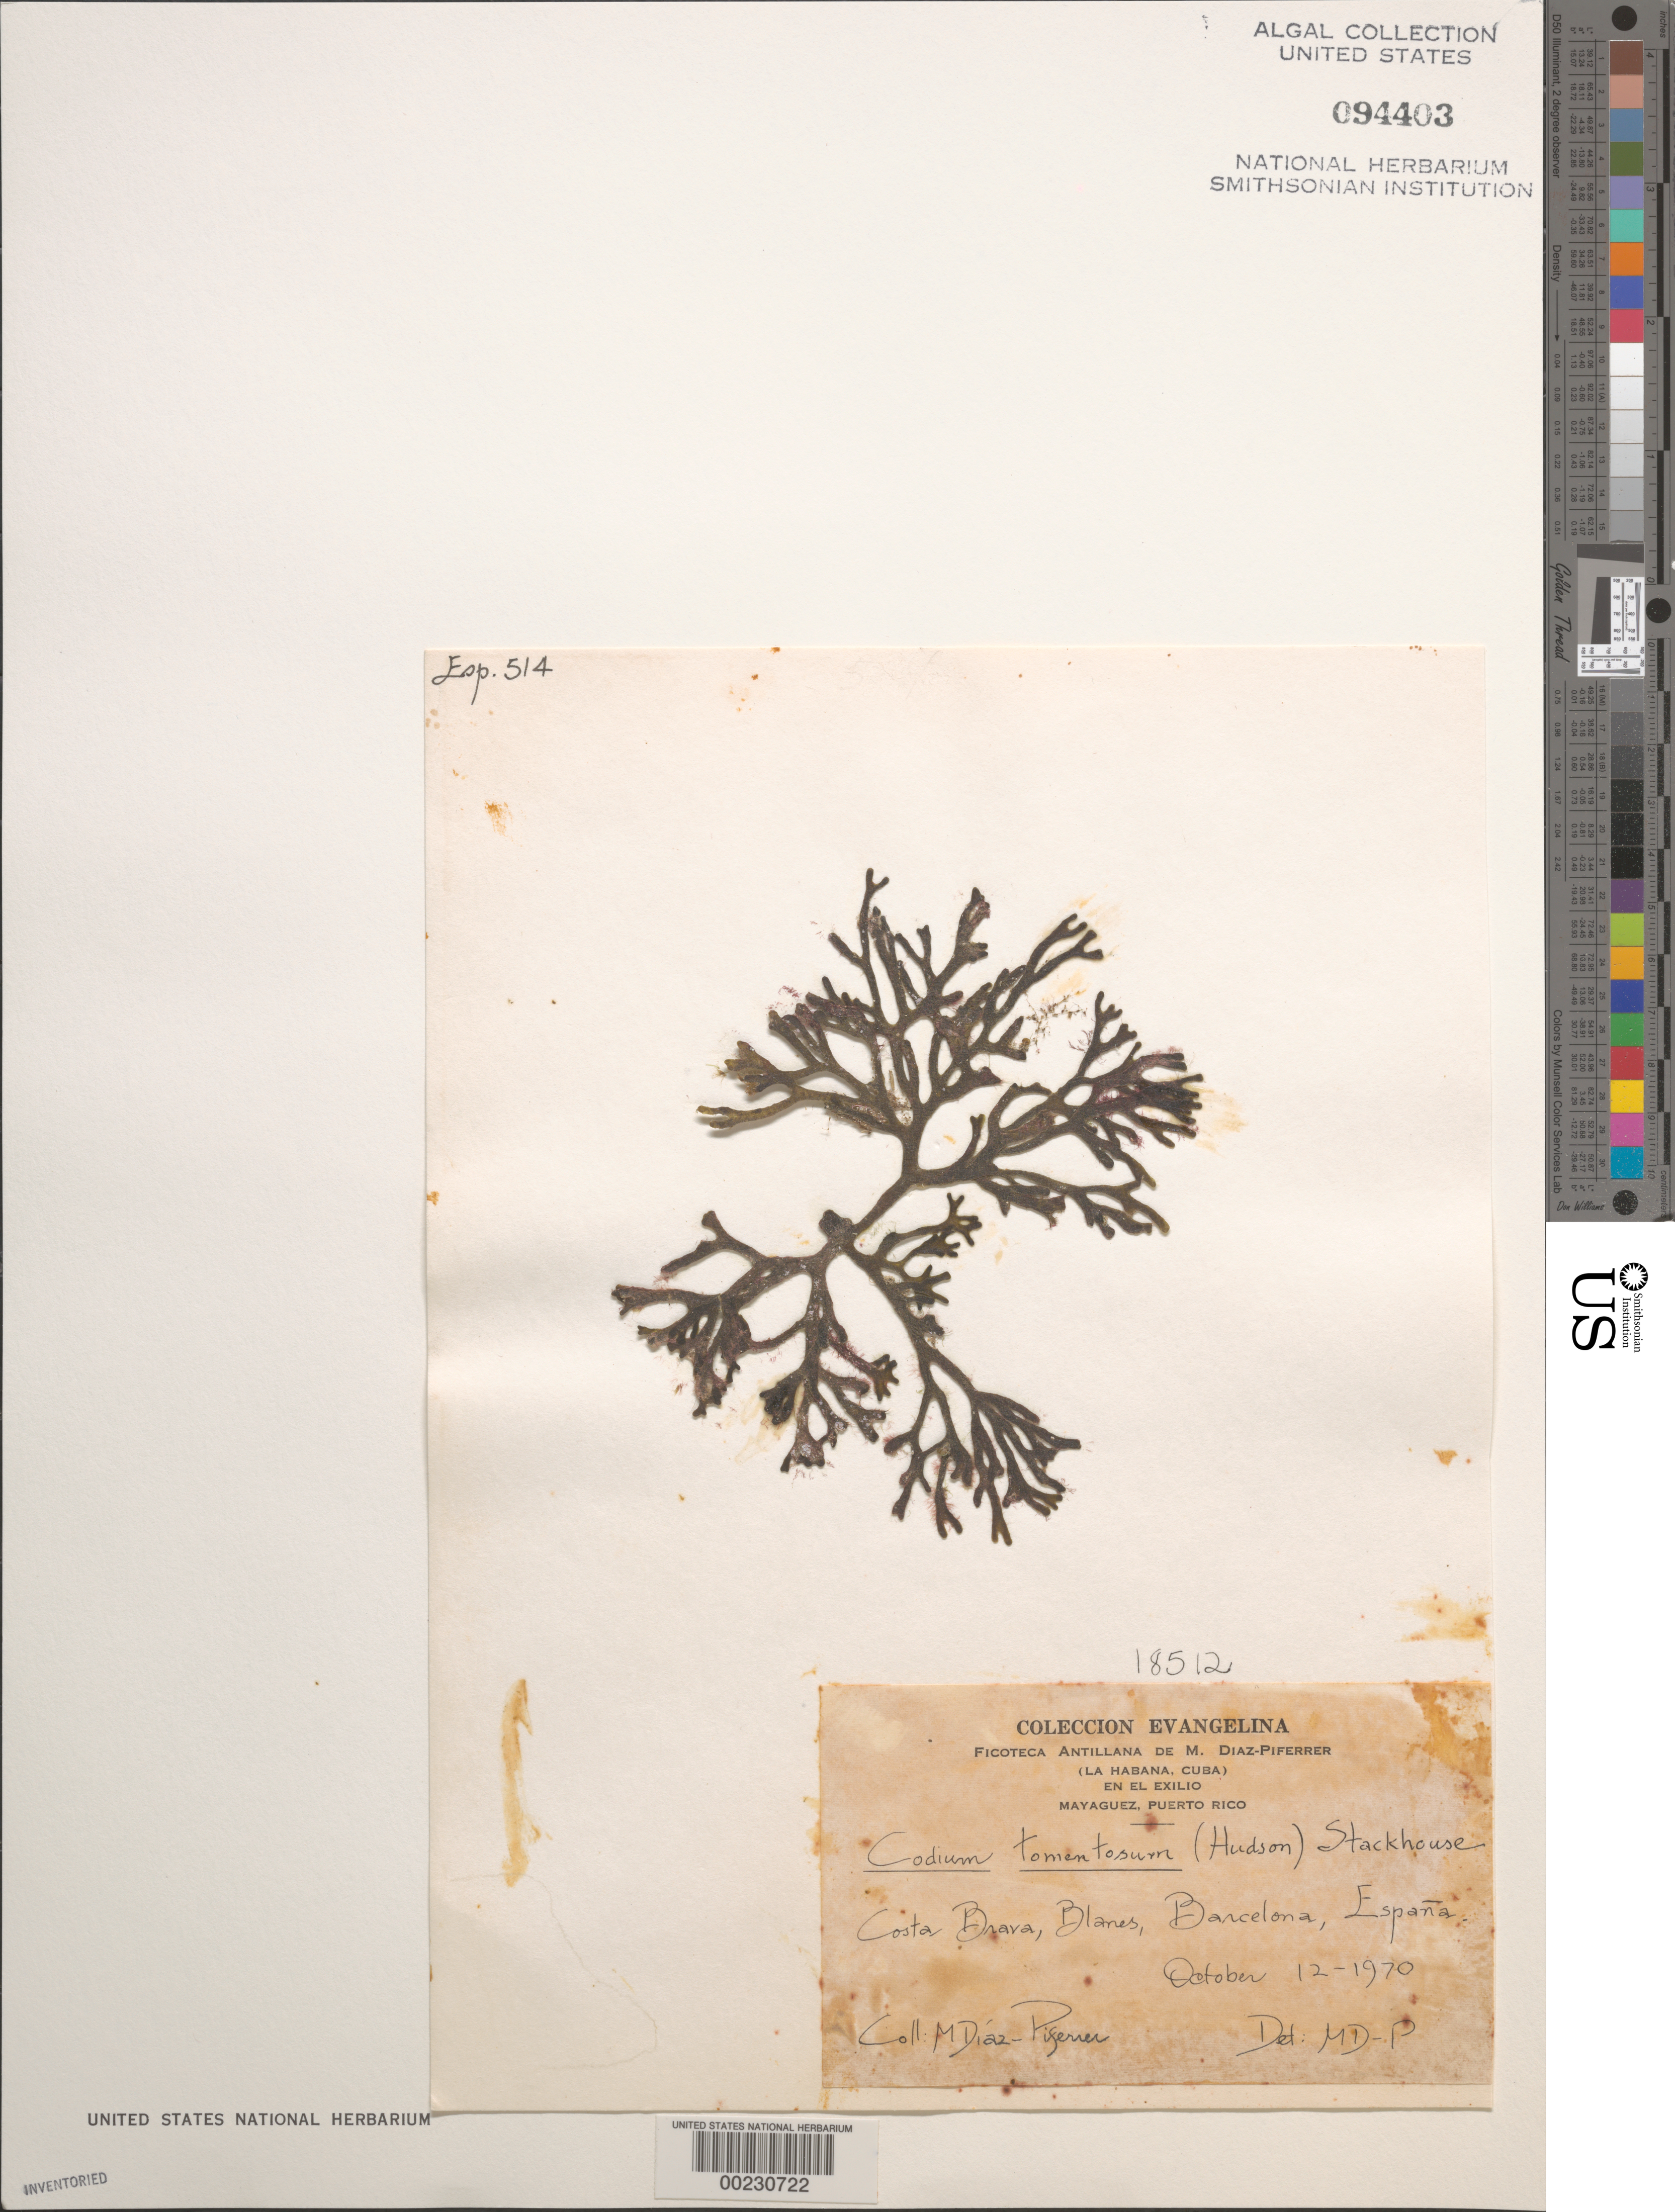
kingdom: Plantae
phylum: Chlorophyta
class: Ulvophyceae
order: Bryopsidales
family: Codiaceae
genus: Codium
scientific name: Codium tomentosum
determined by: Diaz-Piferrer, M.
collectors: M. Diaz-Piferrer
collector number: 18512 & ESP. 514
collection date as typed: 12 Oct 1970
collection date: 1970-10-12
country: Spain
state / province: Catalunya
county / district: Barcelona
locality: Costa brava, blanes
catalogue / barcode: US 94403